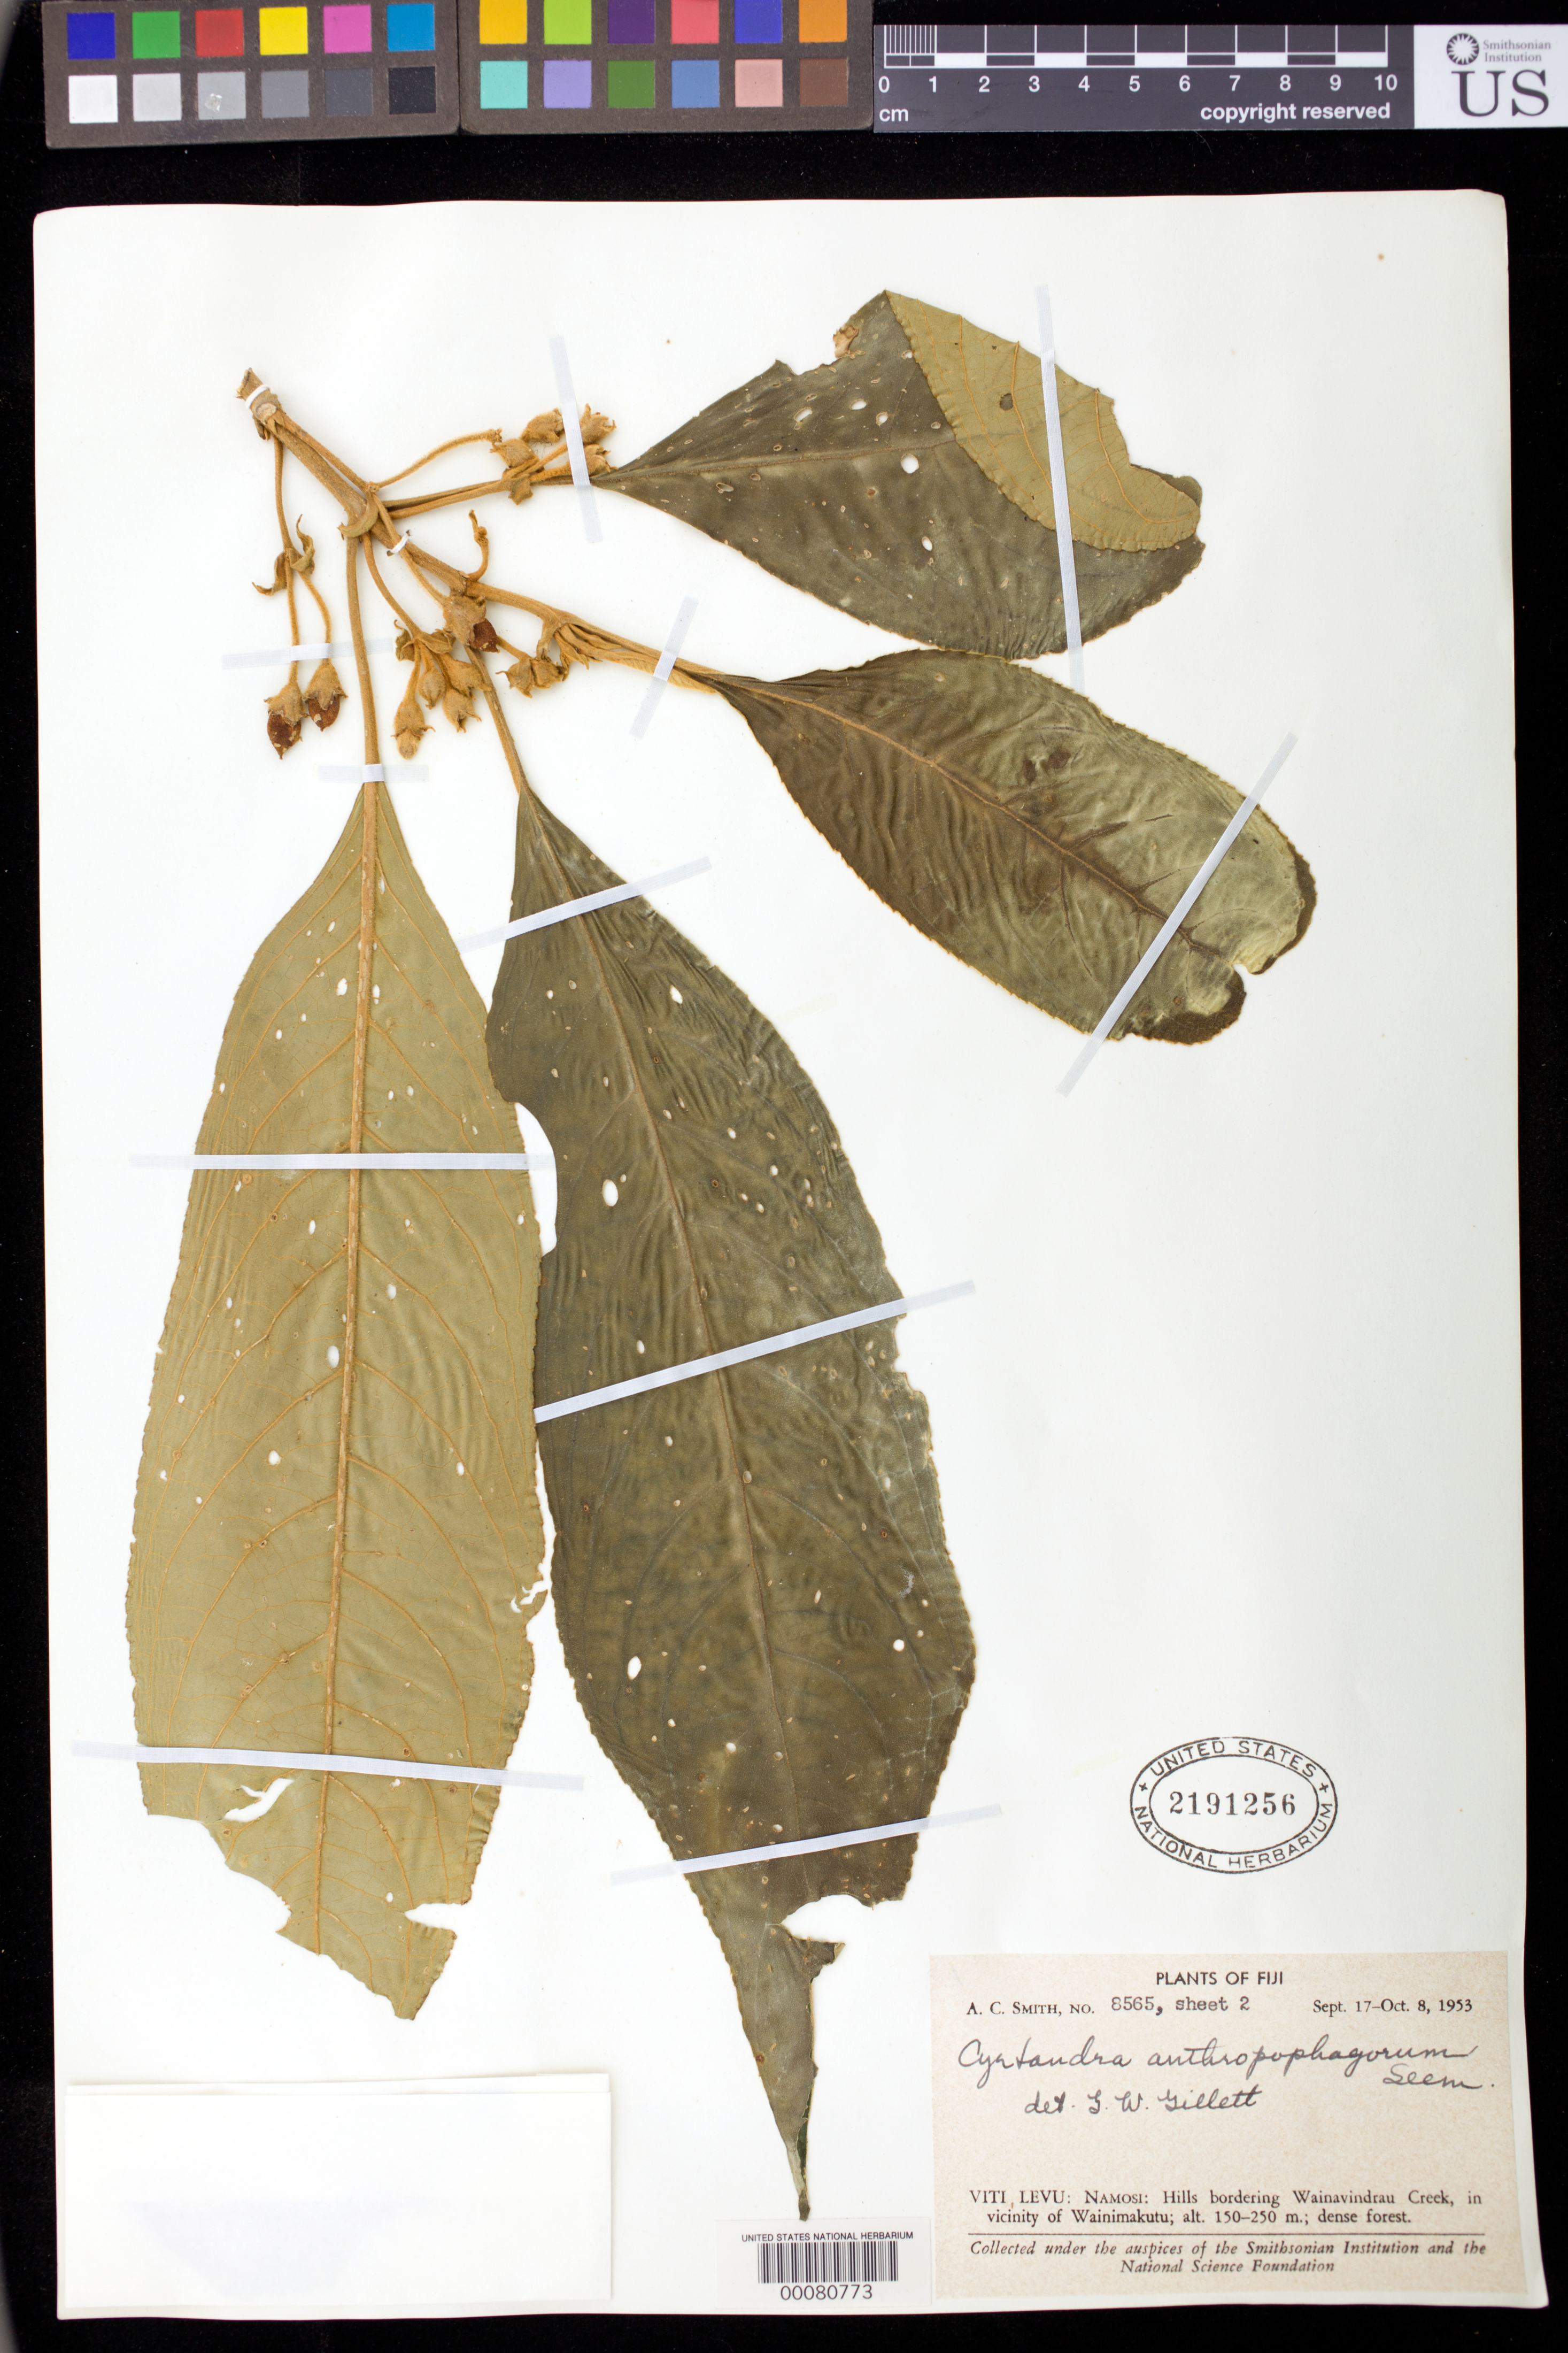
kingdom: Plantae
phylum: Tracheophyta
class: Magnoliopsida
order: Lamiales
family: Gesneriaceae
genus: Cyrtandra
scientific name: Cyrtandra anthropophagorum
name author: Seem. ex A. Gray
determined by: Gillett, G. W.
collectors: A. C. Smith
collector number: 8565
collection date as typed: Sep-Oct 1953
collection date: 1953-09/1953-10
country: Fiji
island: Viti Levu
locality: Namosi, hills bordering wainavindrau creek, in vicinity of wainimakutu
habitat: Dense forest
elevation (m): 150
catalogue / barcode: US 2191256